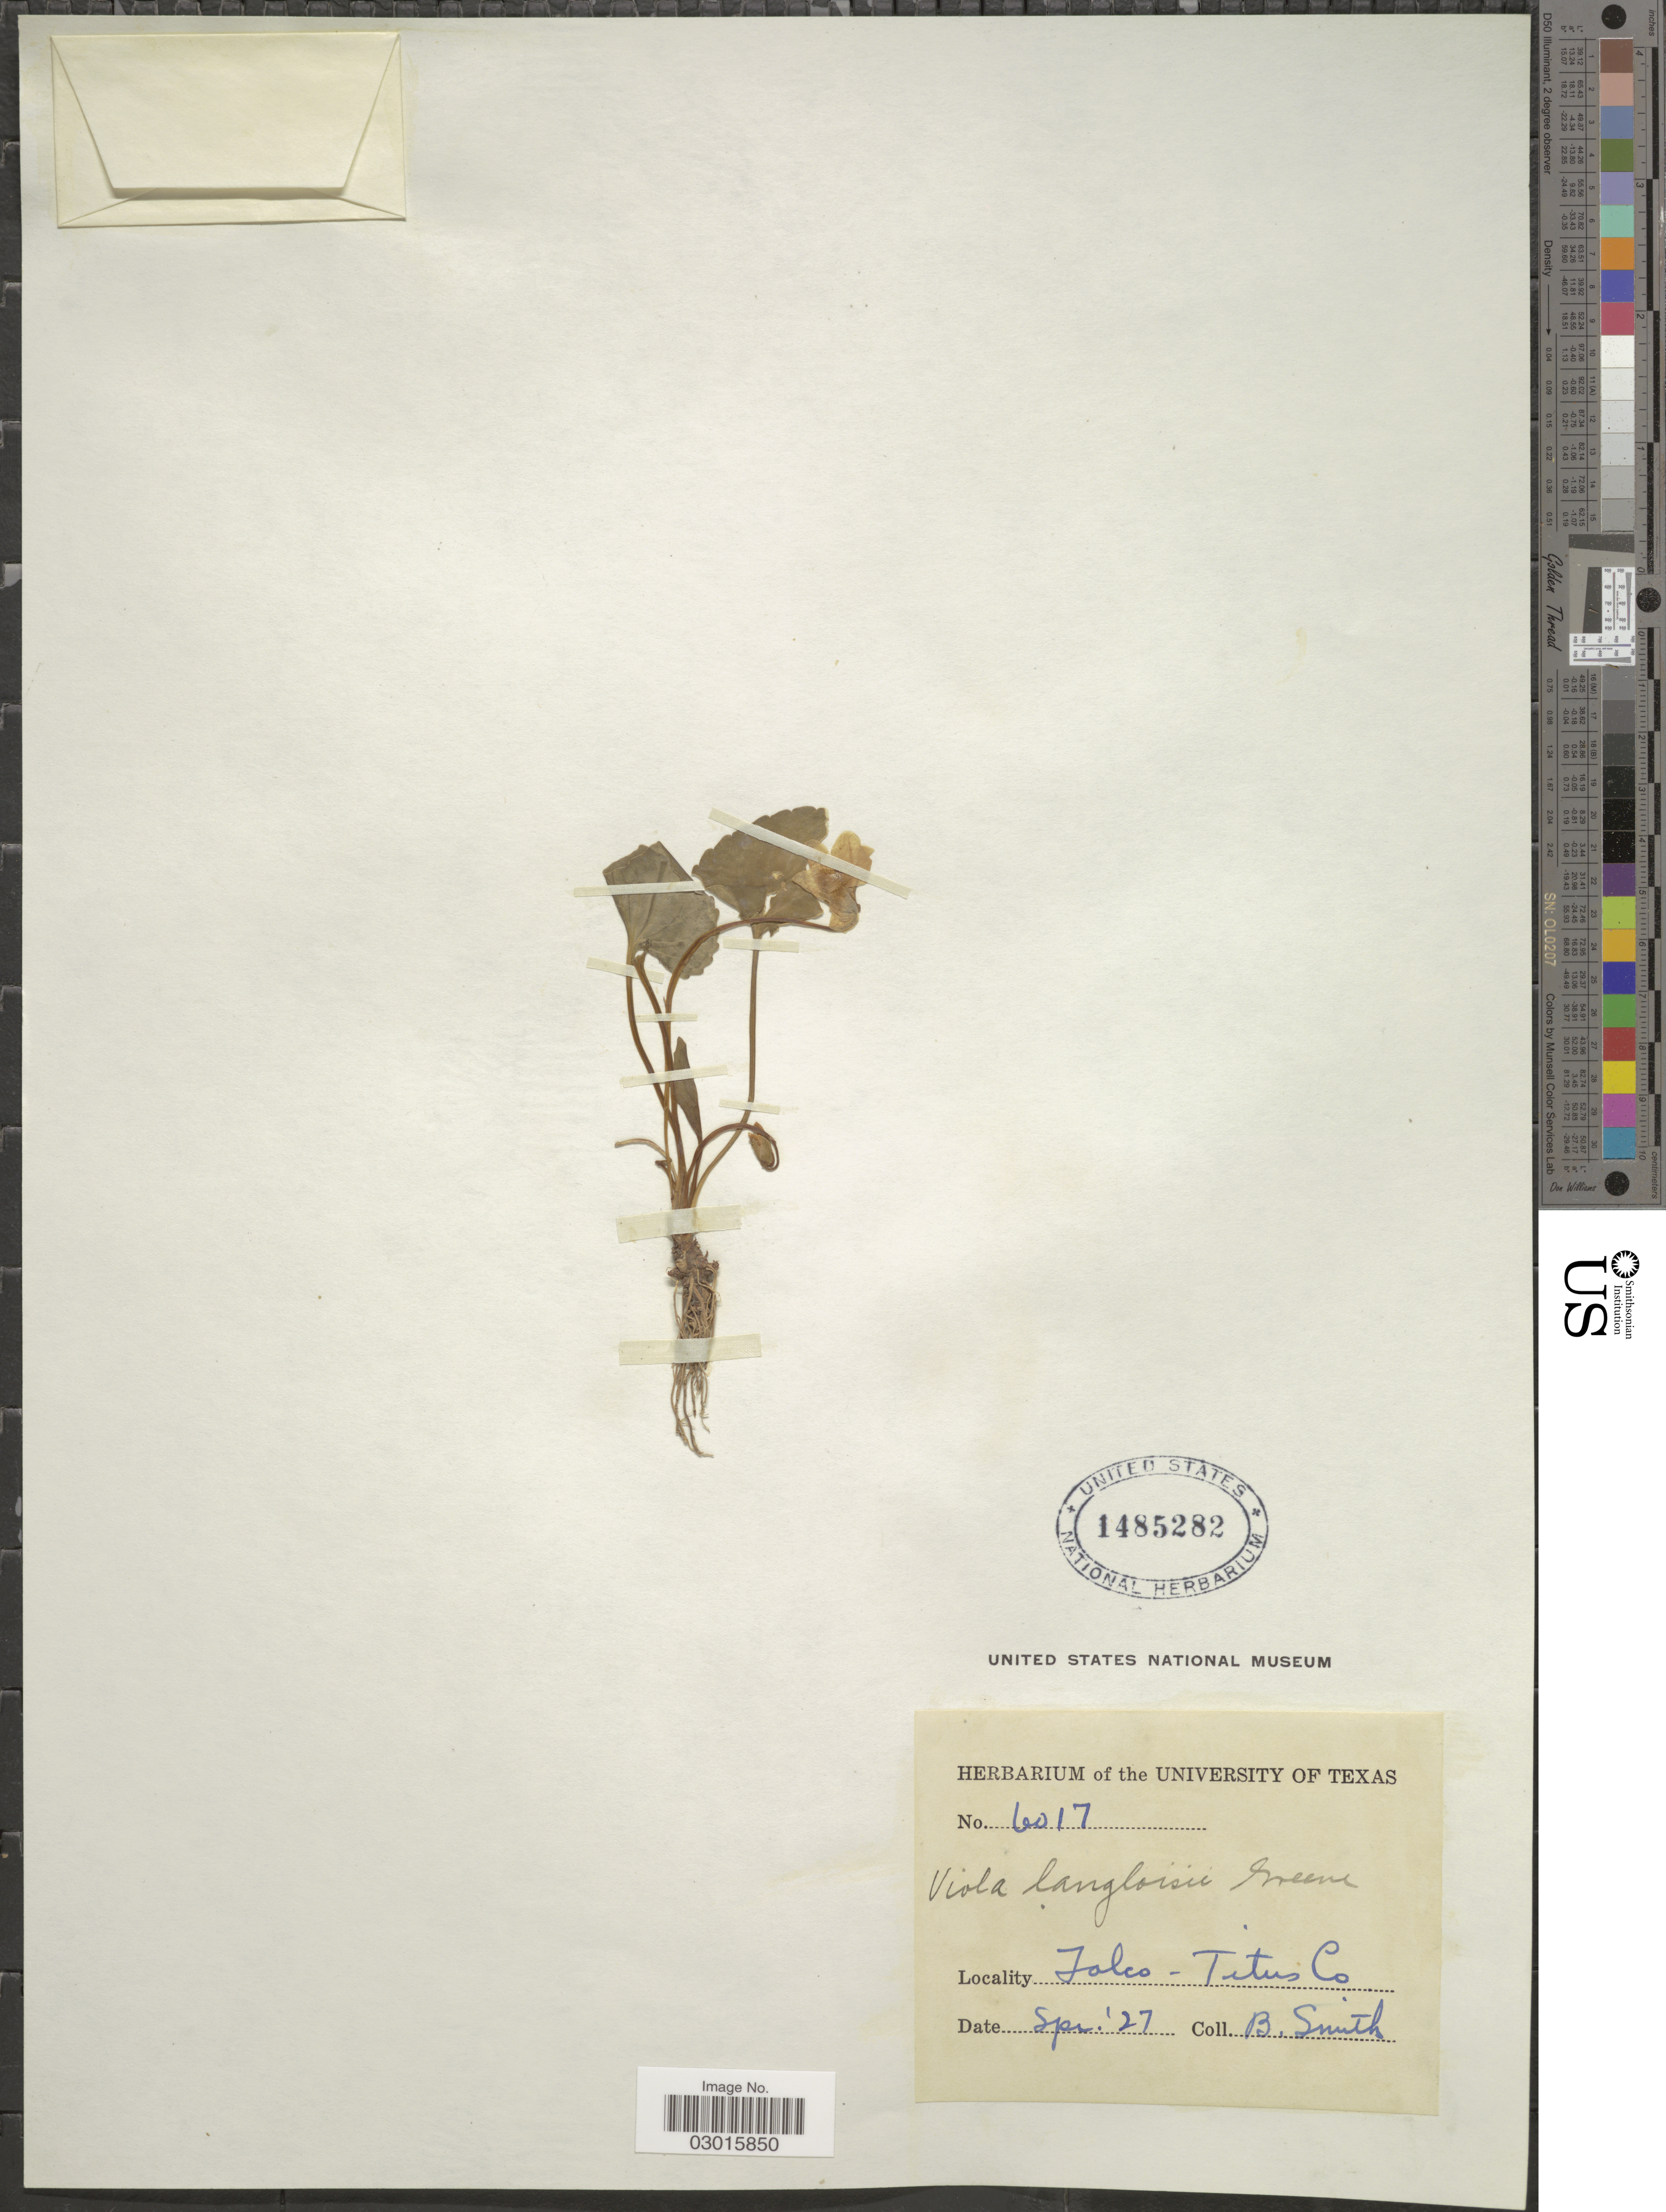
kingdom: Plantae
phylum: Tracheophyta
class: Magnoliopsida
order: Malpighiales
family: Violaceae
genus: Viola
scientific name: Viola langloisii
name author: Greene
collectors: B. D. Smith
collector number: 6017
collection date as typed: Spr. '27*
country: United States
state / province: Texas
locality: Talco-Titus Co.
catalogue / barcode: US 1485282